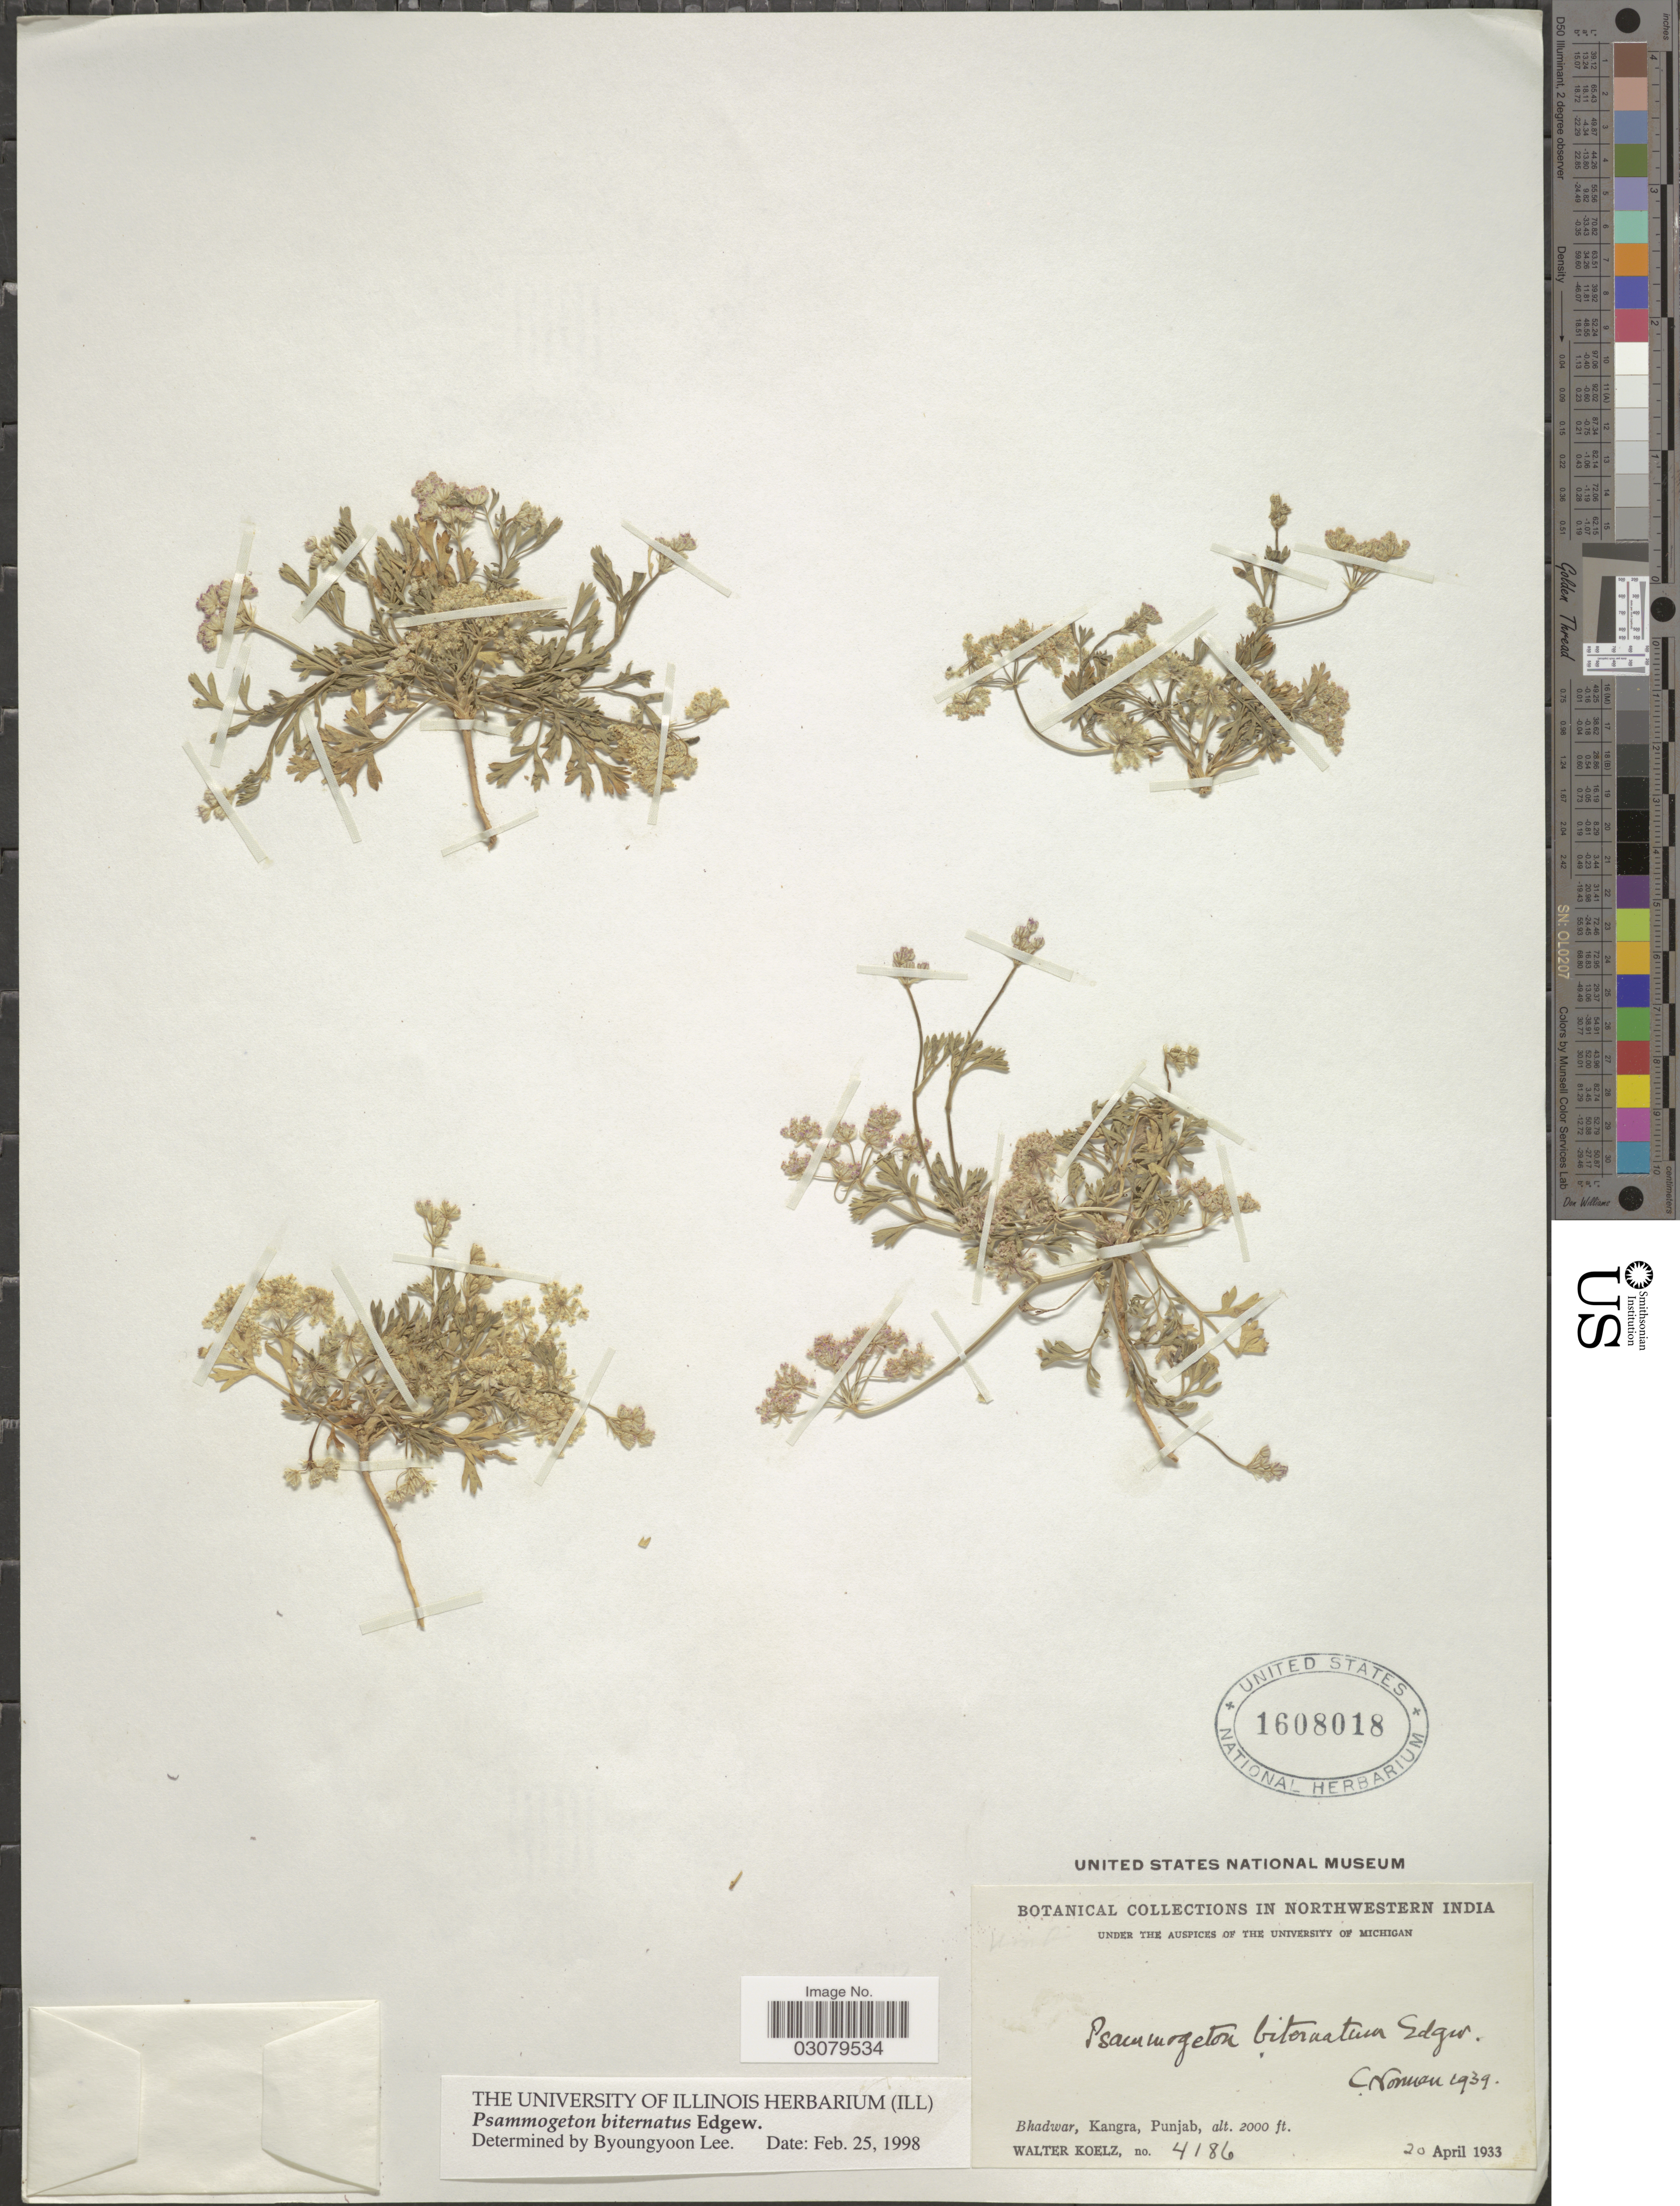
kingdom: Plantae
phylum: Tracheophyta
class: Magnoliopsida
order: Apiales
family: Apiaceae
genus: Psammogeton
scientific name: Psammogeton biternatum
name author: Edgew.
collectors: W. N. Koelz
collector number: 4186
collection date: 1933-04-20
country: India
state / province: Punjab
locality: Northwestern India. Bhadwar, Kangra.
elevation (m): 610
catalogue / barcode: US 1608018